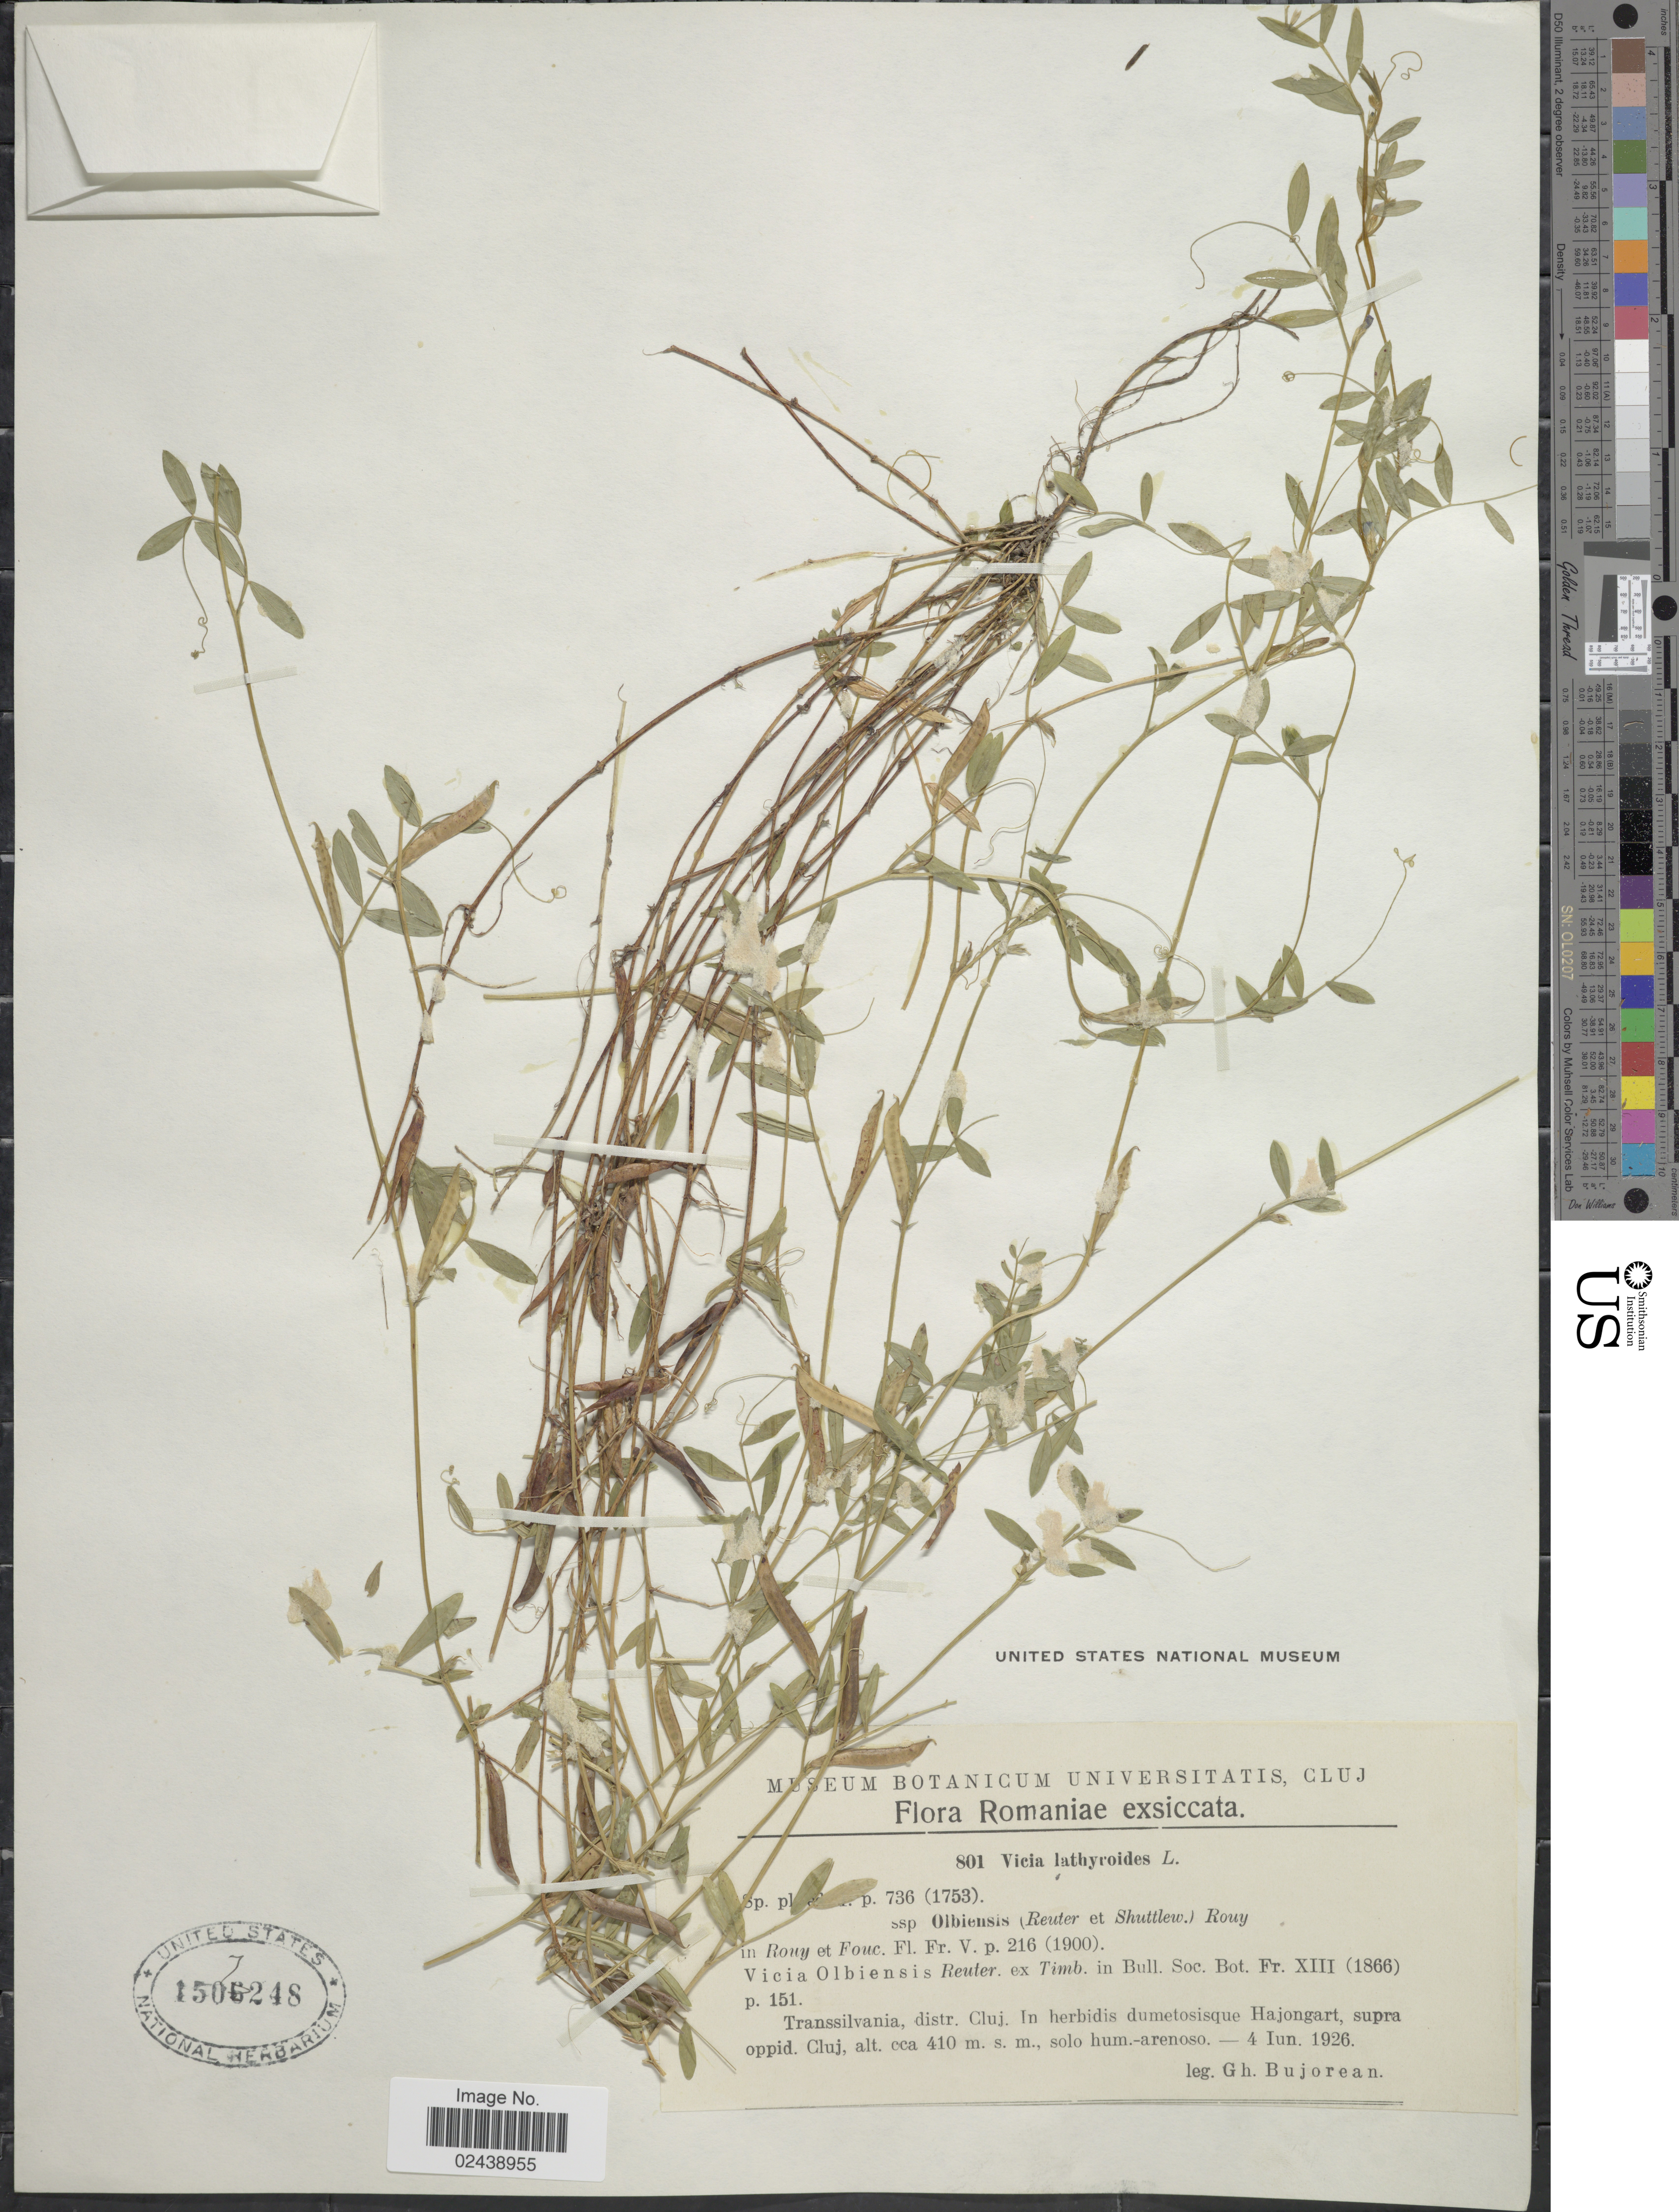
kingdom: Plantae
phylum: Tracheophyta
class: Magnoliopsida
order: Fabales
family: Fabaceae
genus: Vicia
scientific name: Vicia lathyroides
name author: L.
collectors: G. Bujorean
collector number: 801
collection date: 1926-06-04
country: Romania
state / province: Cluj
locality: Trassilvania, in herbidis dumetosisque Hajongart, supra oppid.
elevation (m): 410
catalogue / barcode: US 1507248